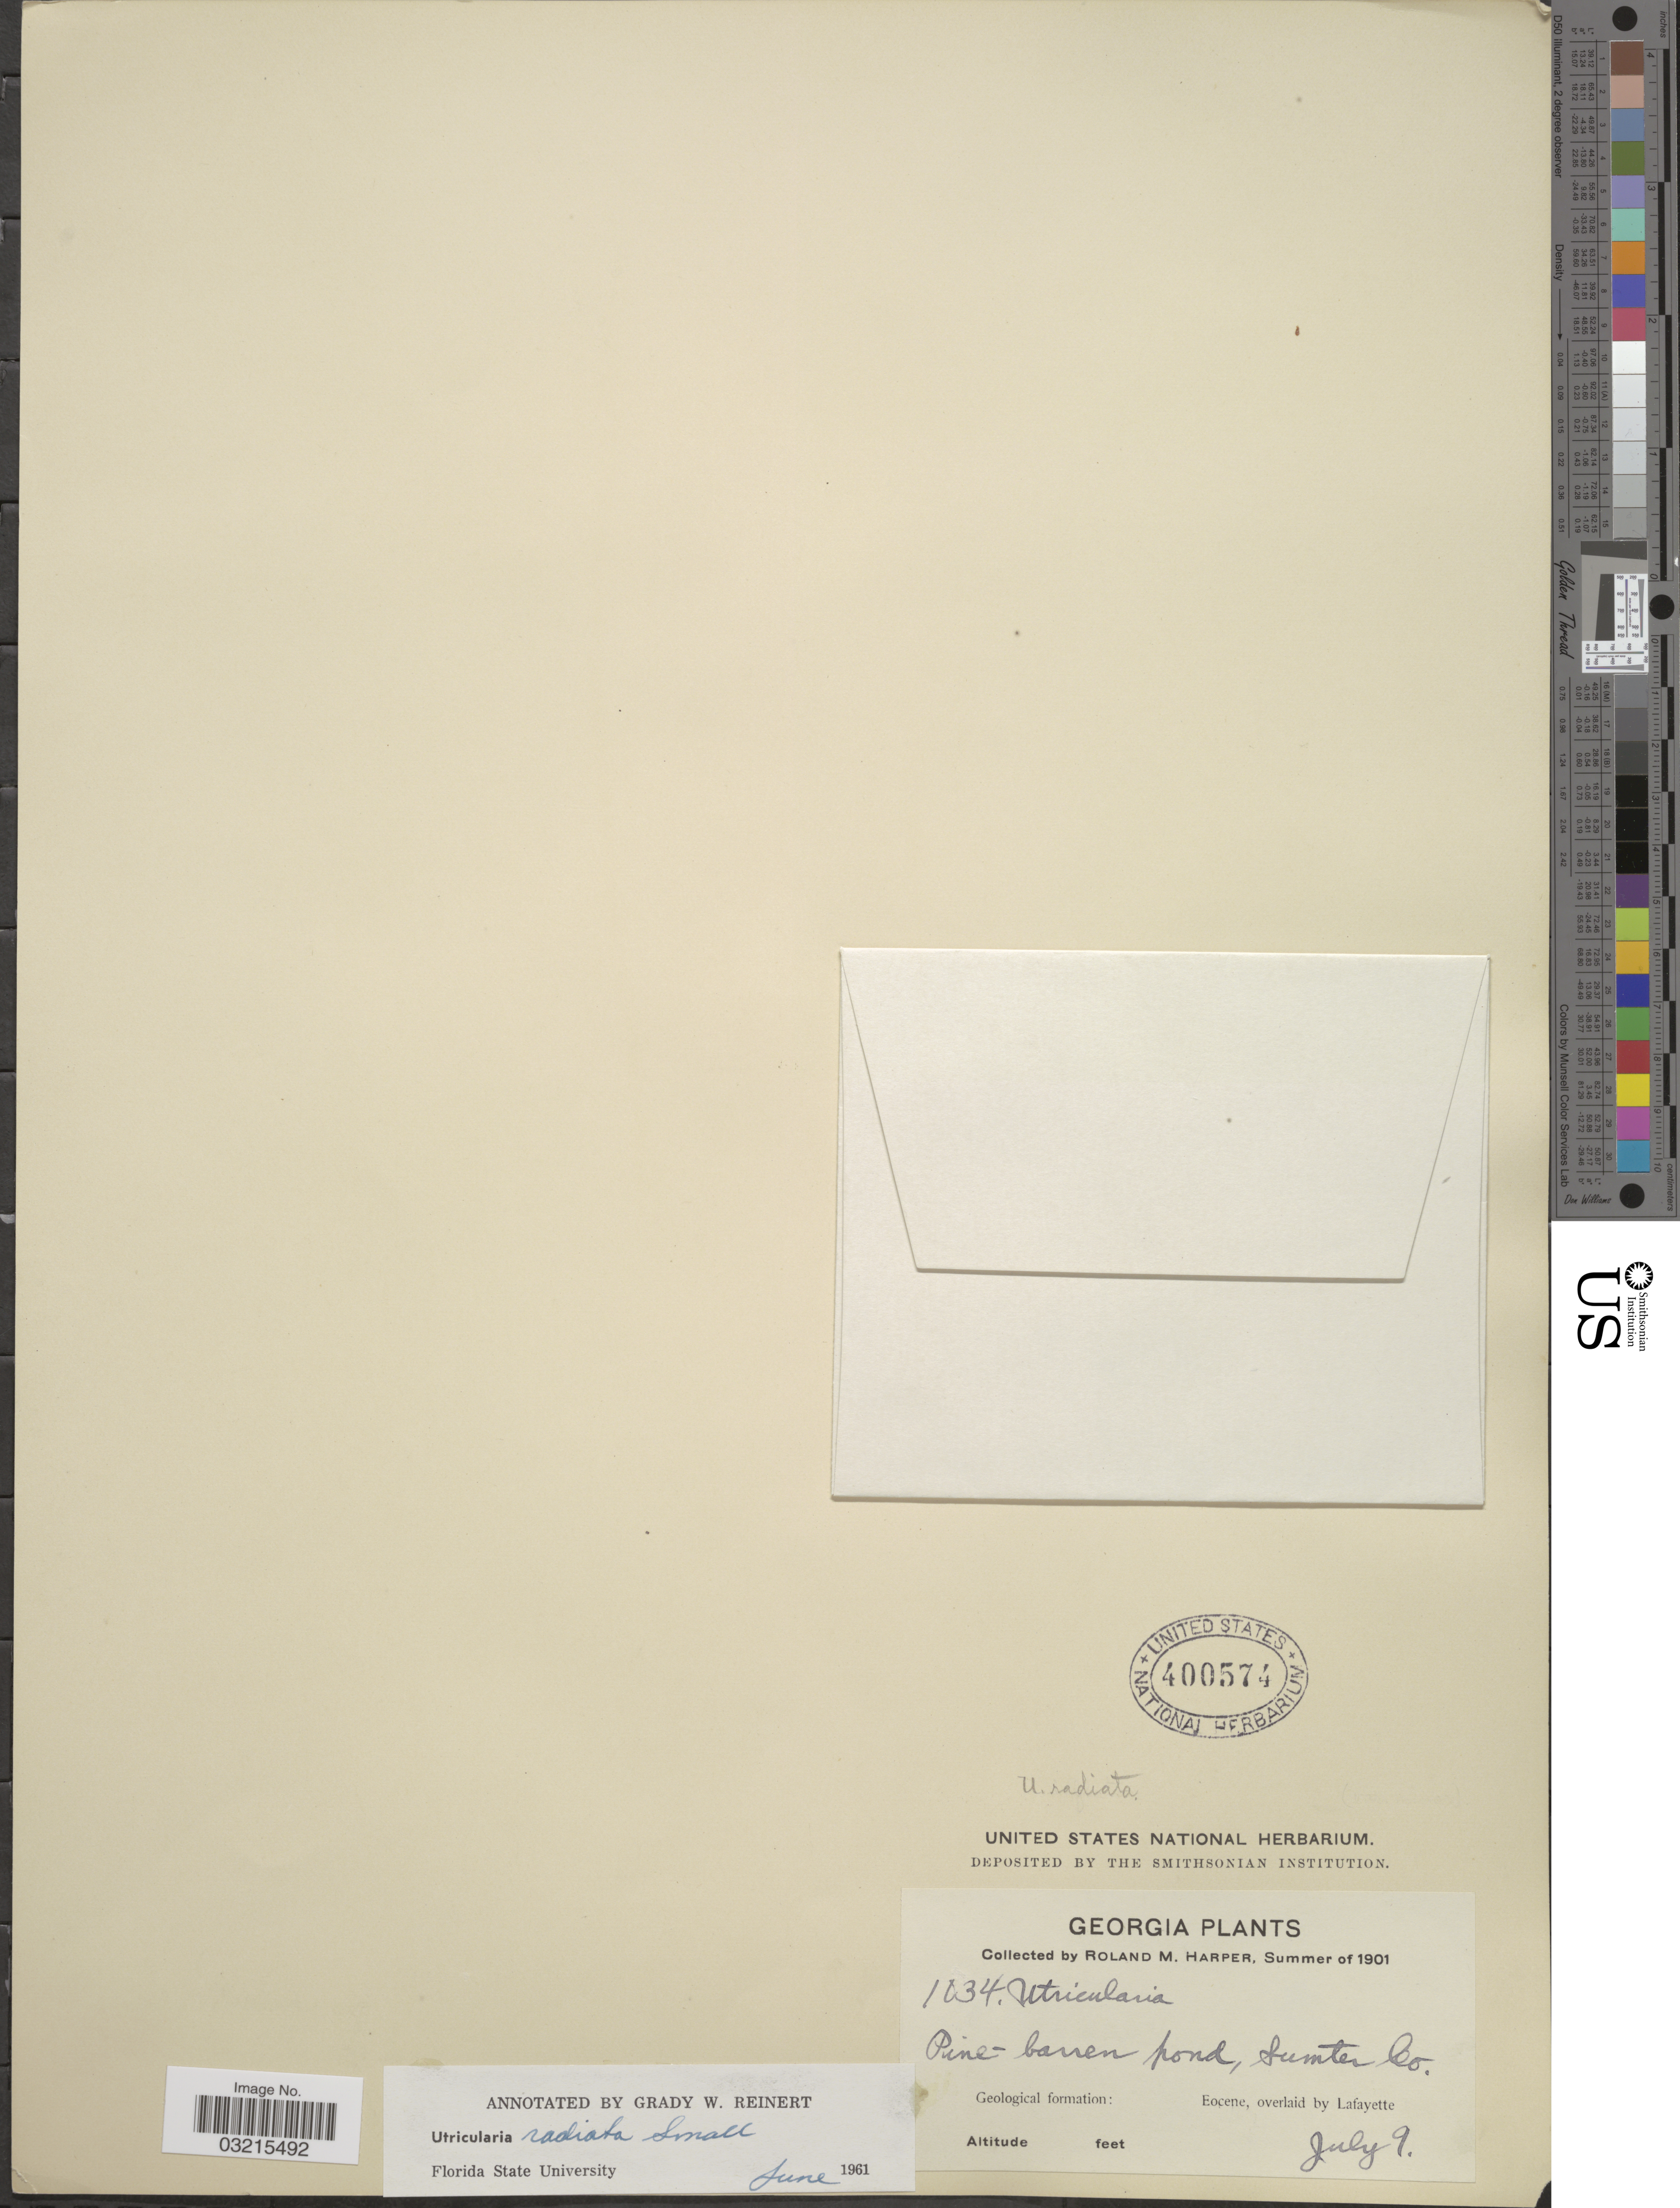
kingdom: Plantae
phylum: Tracheophyta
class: Magnoliopsida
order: Lamiales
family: Lentibulariaceae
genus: Utricularia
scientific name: Utricularia radiata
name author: Small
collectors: R. M. Harper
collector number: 1034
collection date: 1901-07-09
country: United States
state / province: Georgia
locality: Pine-barren pond, Sumter Co.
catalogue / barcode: US 400574